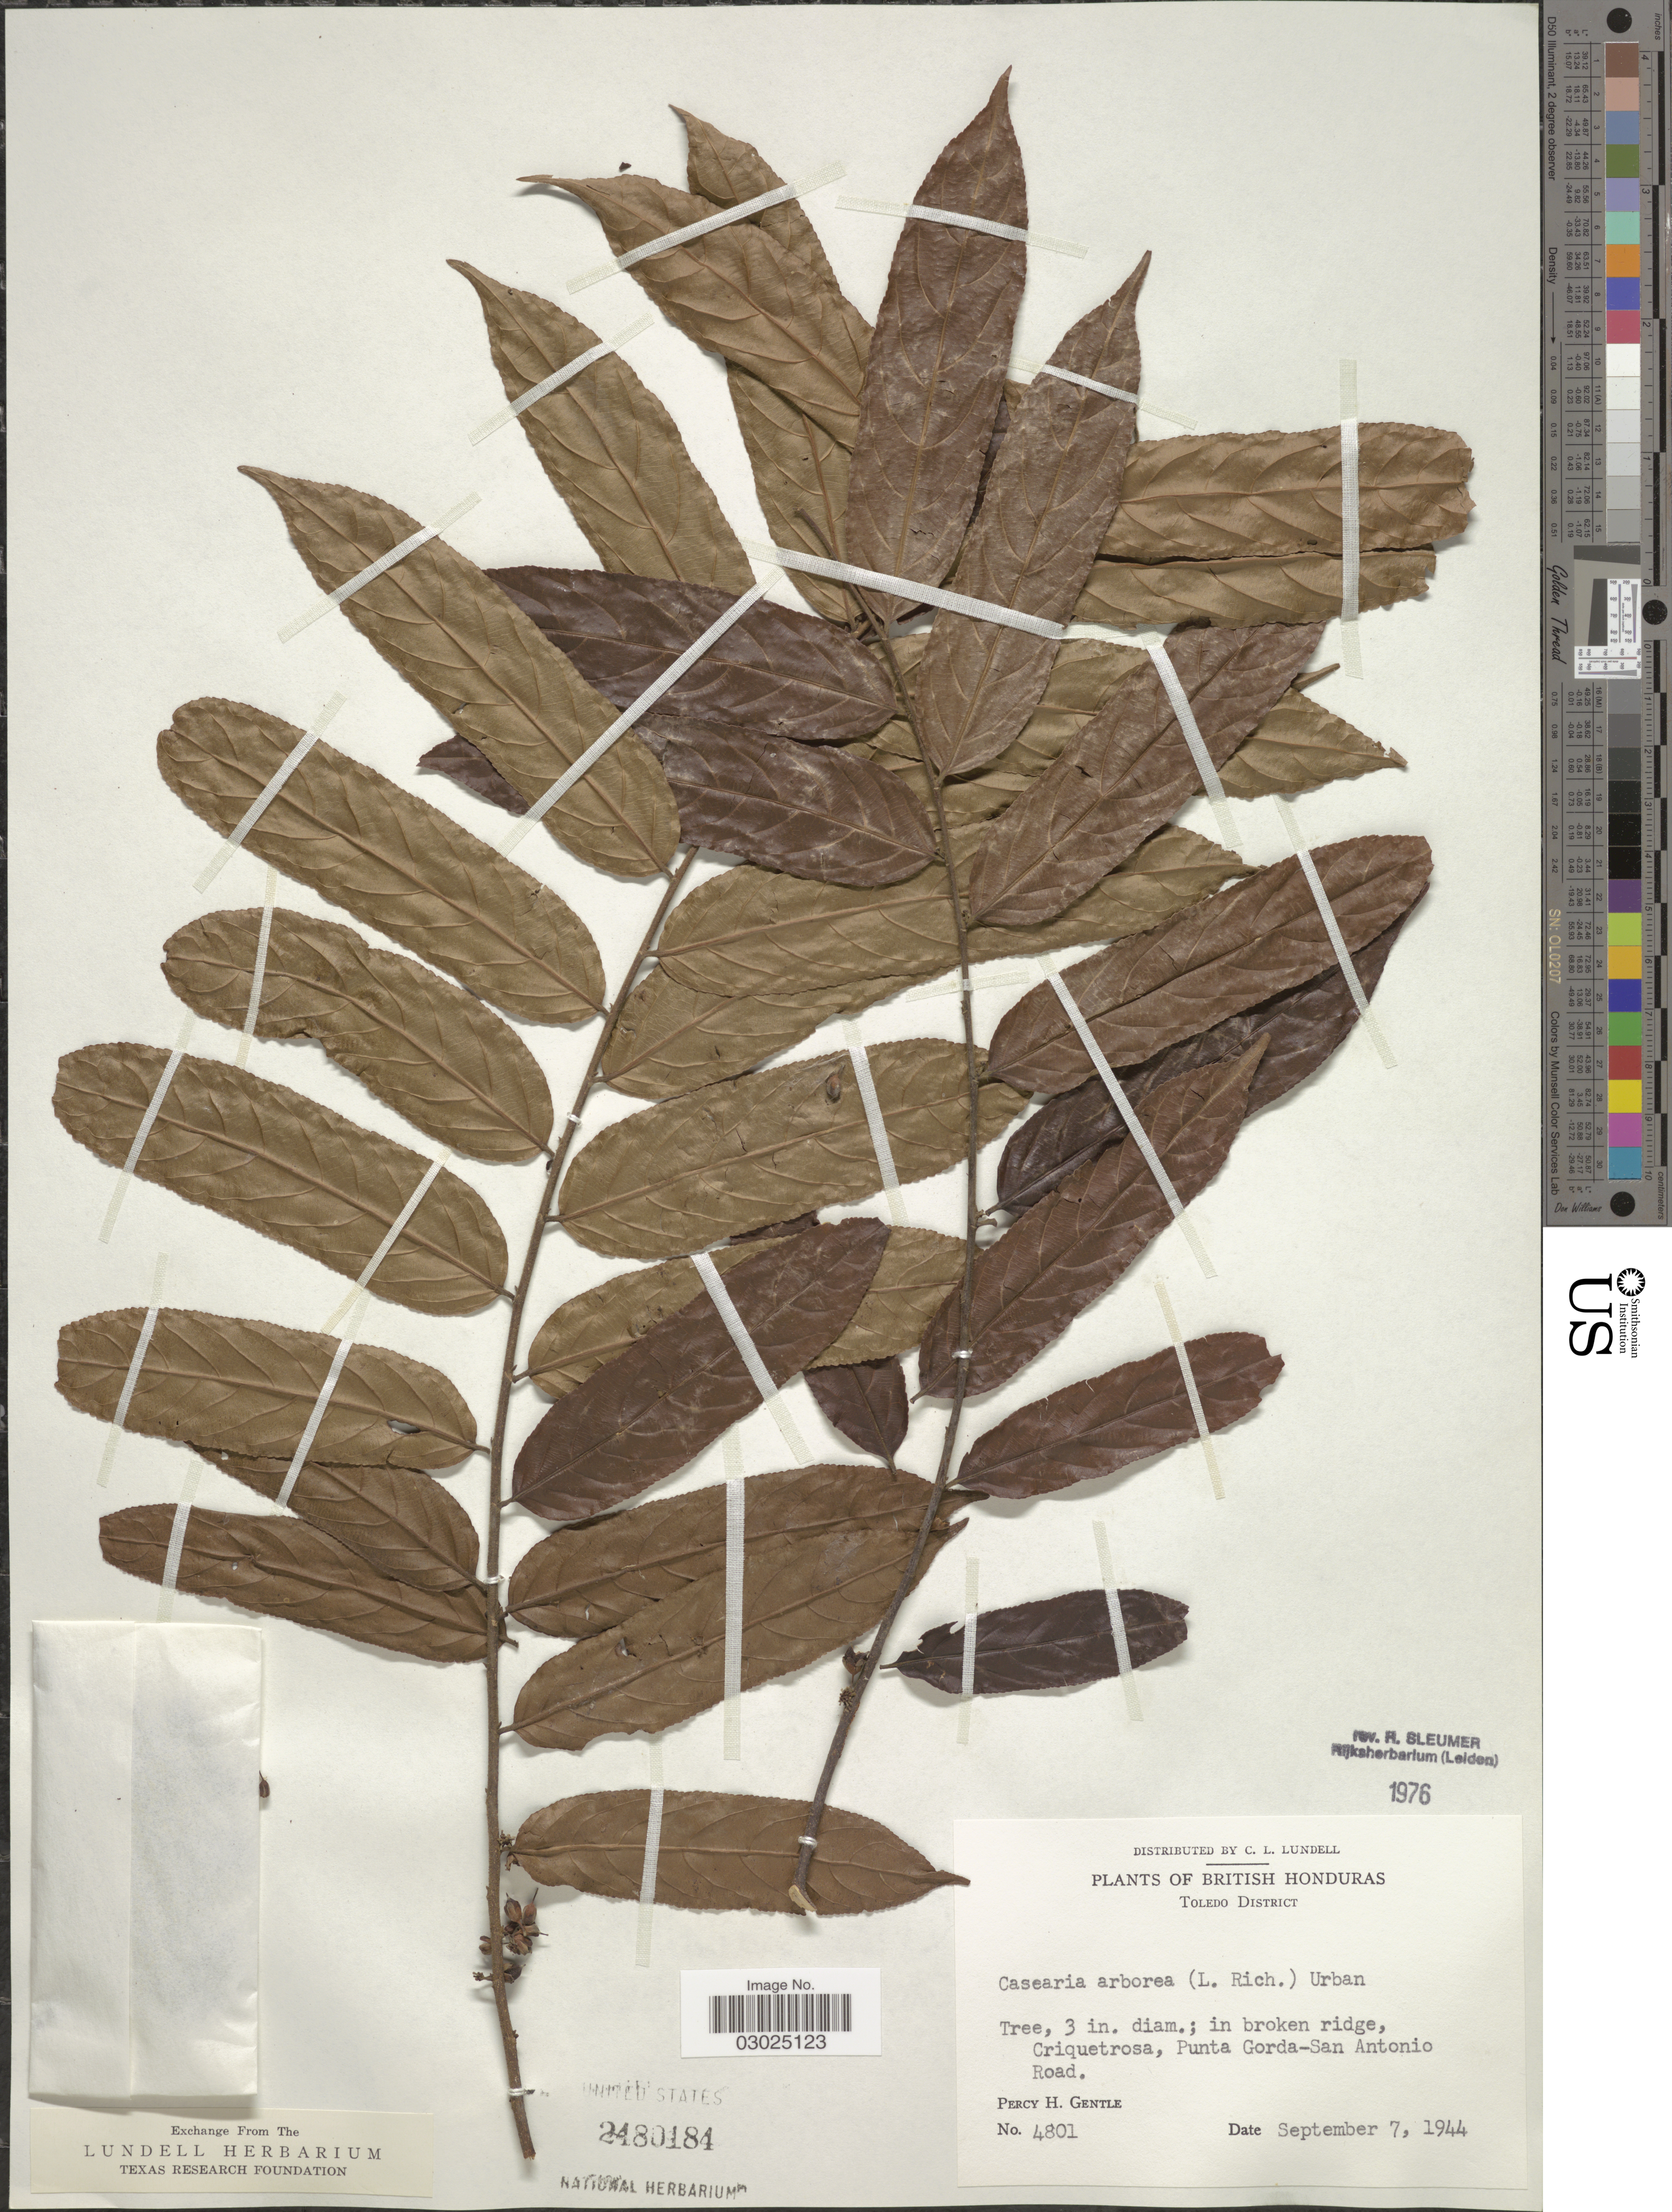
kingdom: Plantae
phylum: Tracheophyta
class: Magnoliopsida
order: Malpighiales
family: Salicaceae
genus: Casearia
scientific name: Casearia arborea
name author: (Rich.) Urb.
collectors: P. H. Gentle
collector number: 4801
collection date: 1944-09-07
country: Belize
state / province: Toledo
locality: British Honduras. Toledo District, in broken ridge, Criquetrosa, Punta Gorda-San Antonio Road.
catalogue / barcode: US 2480184